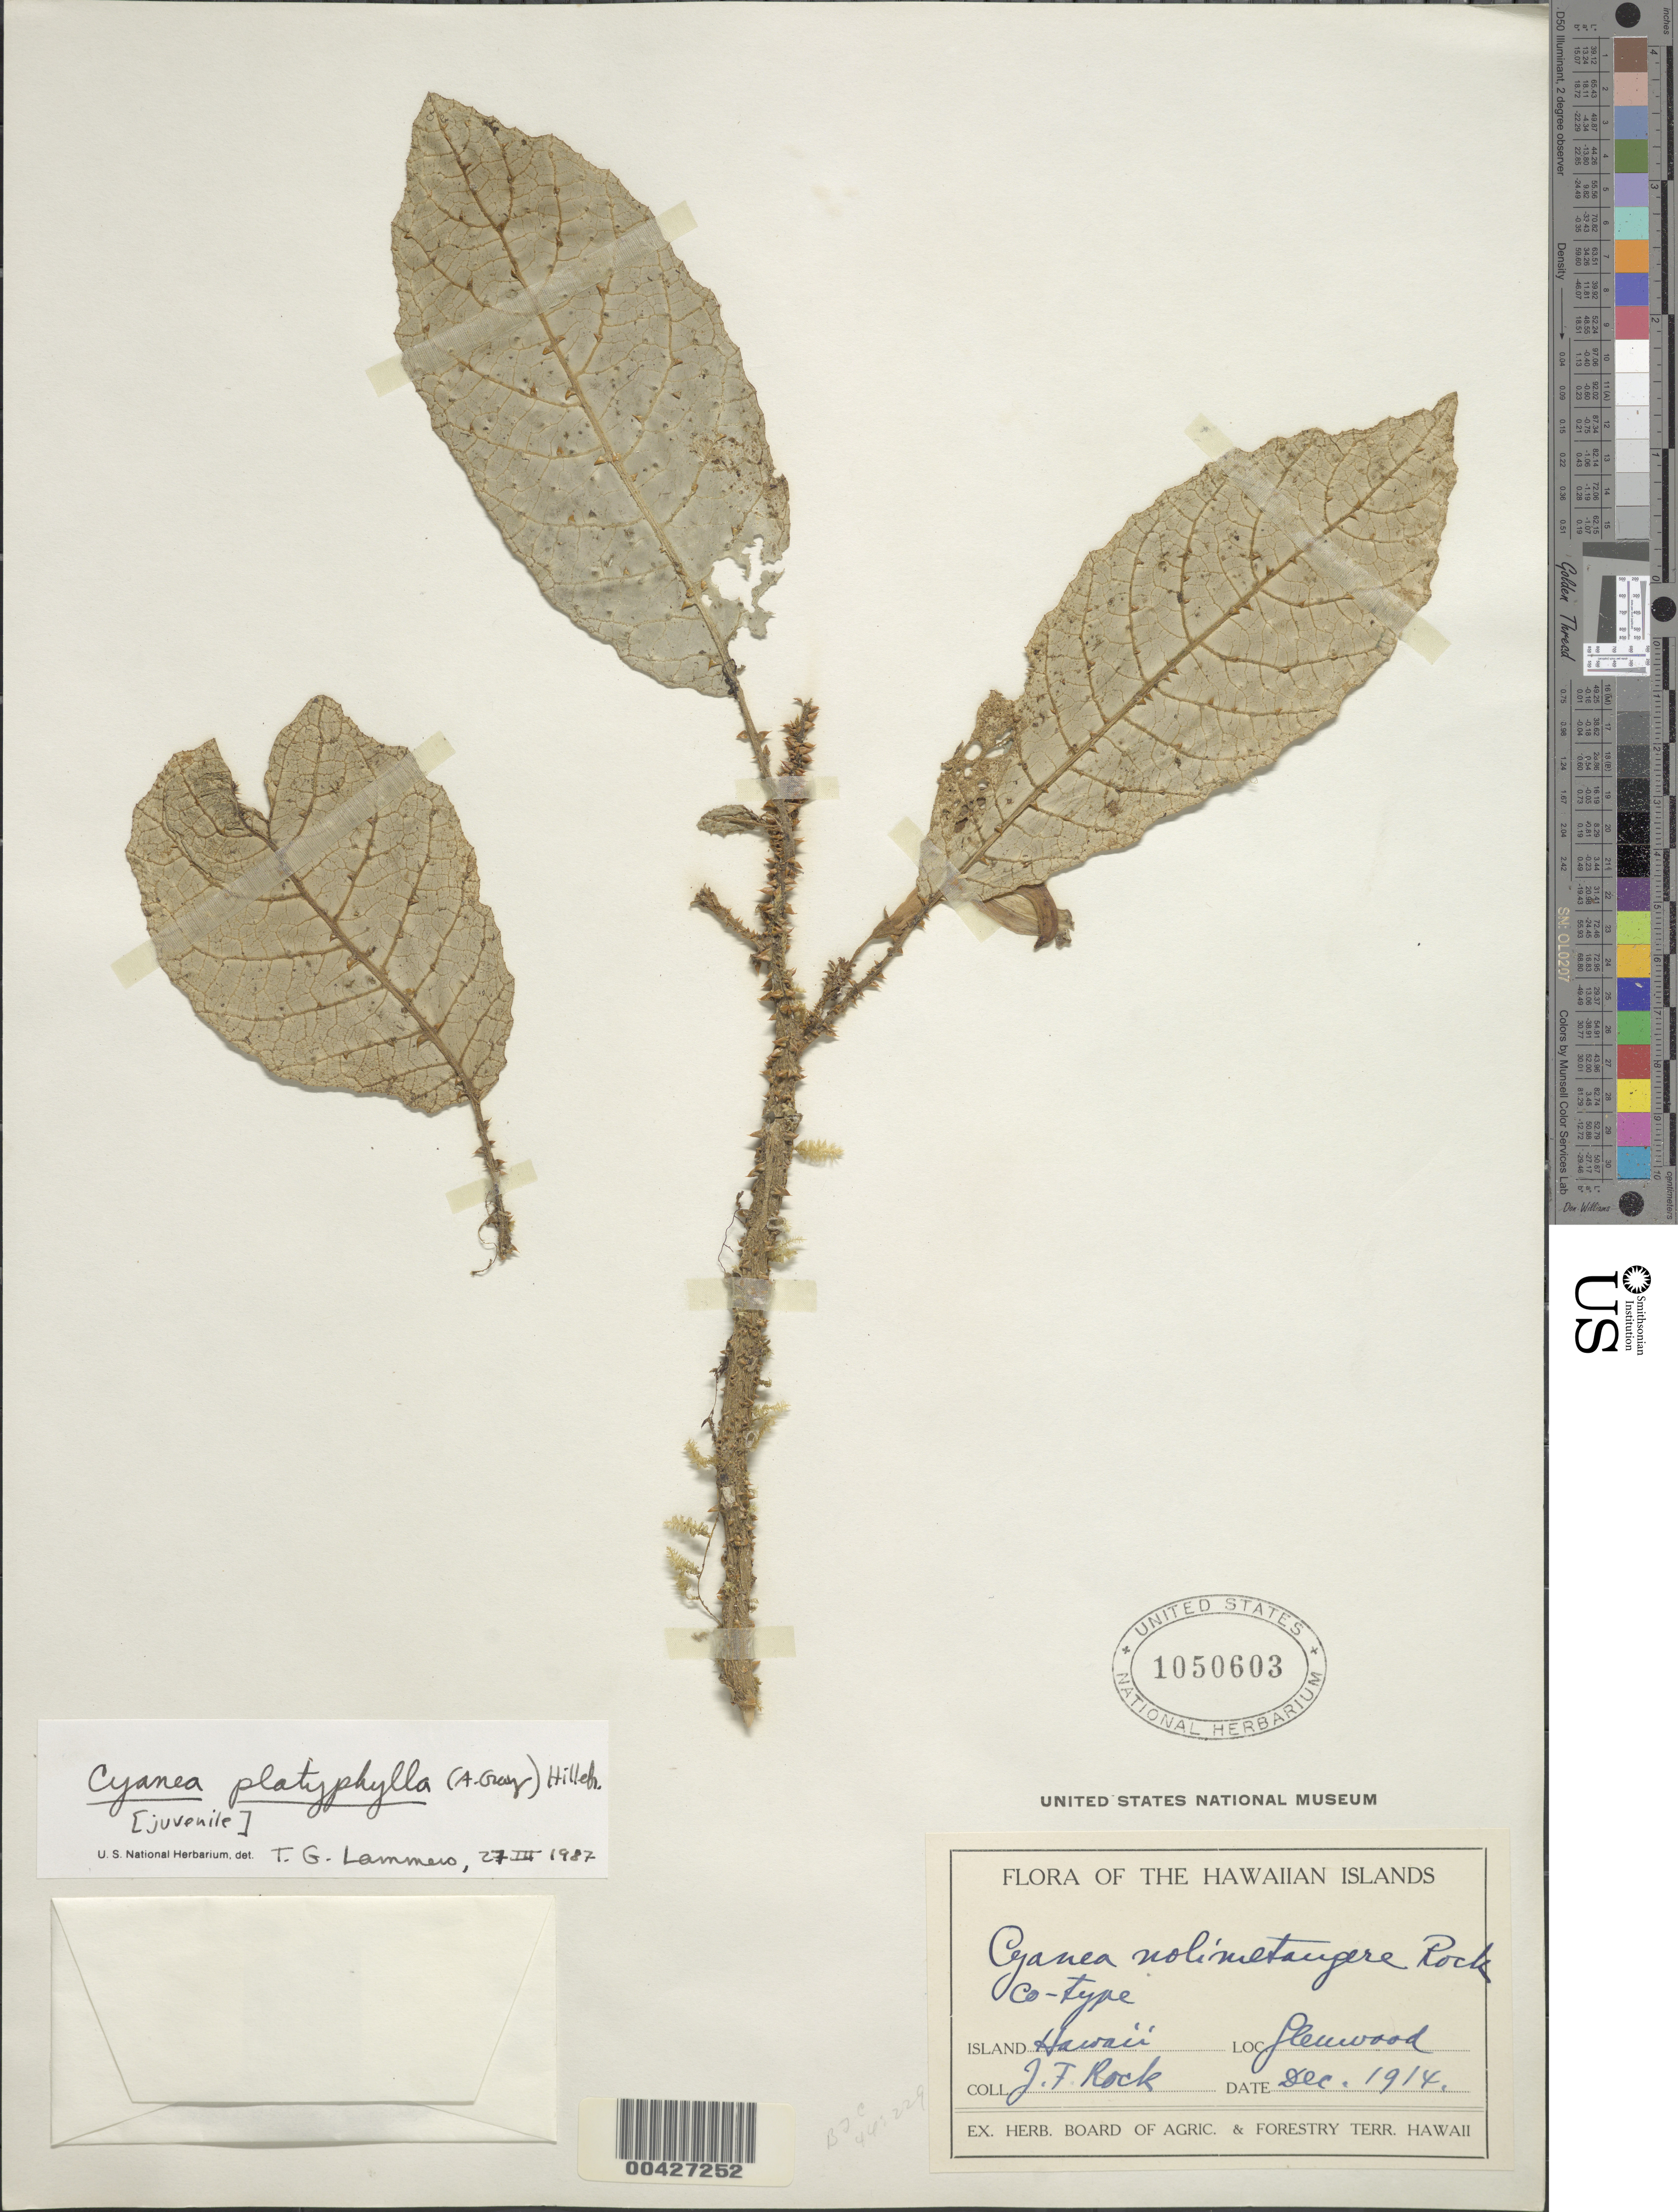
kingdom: Plantae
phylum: Tracheophyta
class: Magnoliopsida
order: Asterales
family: Campanulaceae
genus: Cyanea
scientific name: Cyanea platyphylla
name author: (A. Gray) Hillebr.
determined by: Lammers, T. G.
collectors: J. F. Rock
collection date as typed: Dec 1914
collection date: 1914-12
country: United States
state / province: Hawaii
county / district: Kauai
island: Kaua'i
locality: Glenwood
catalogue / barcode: US 1050603